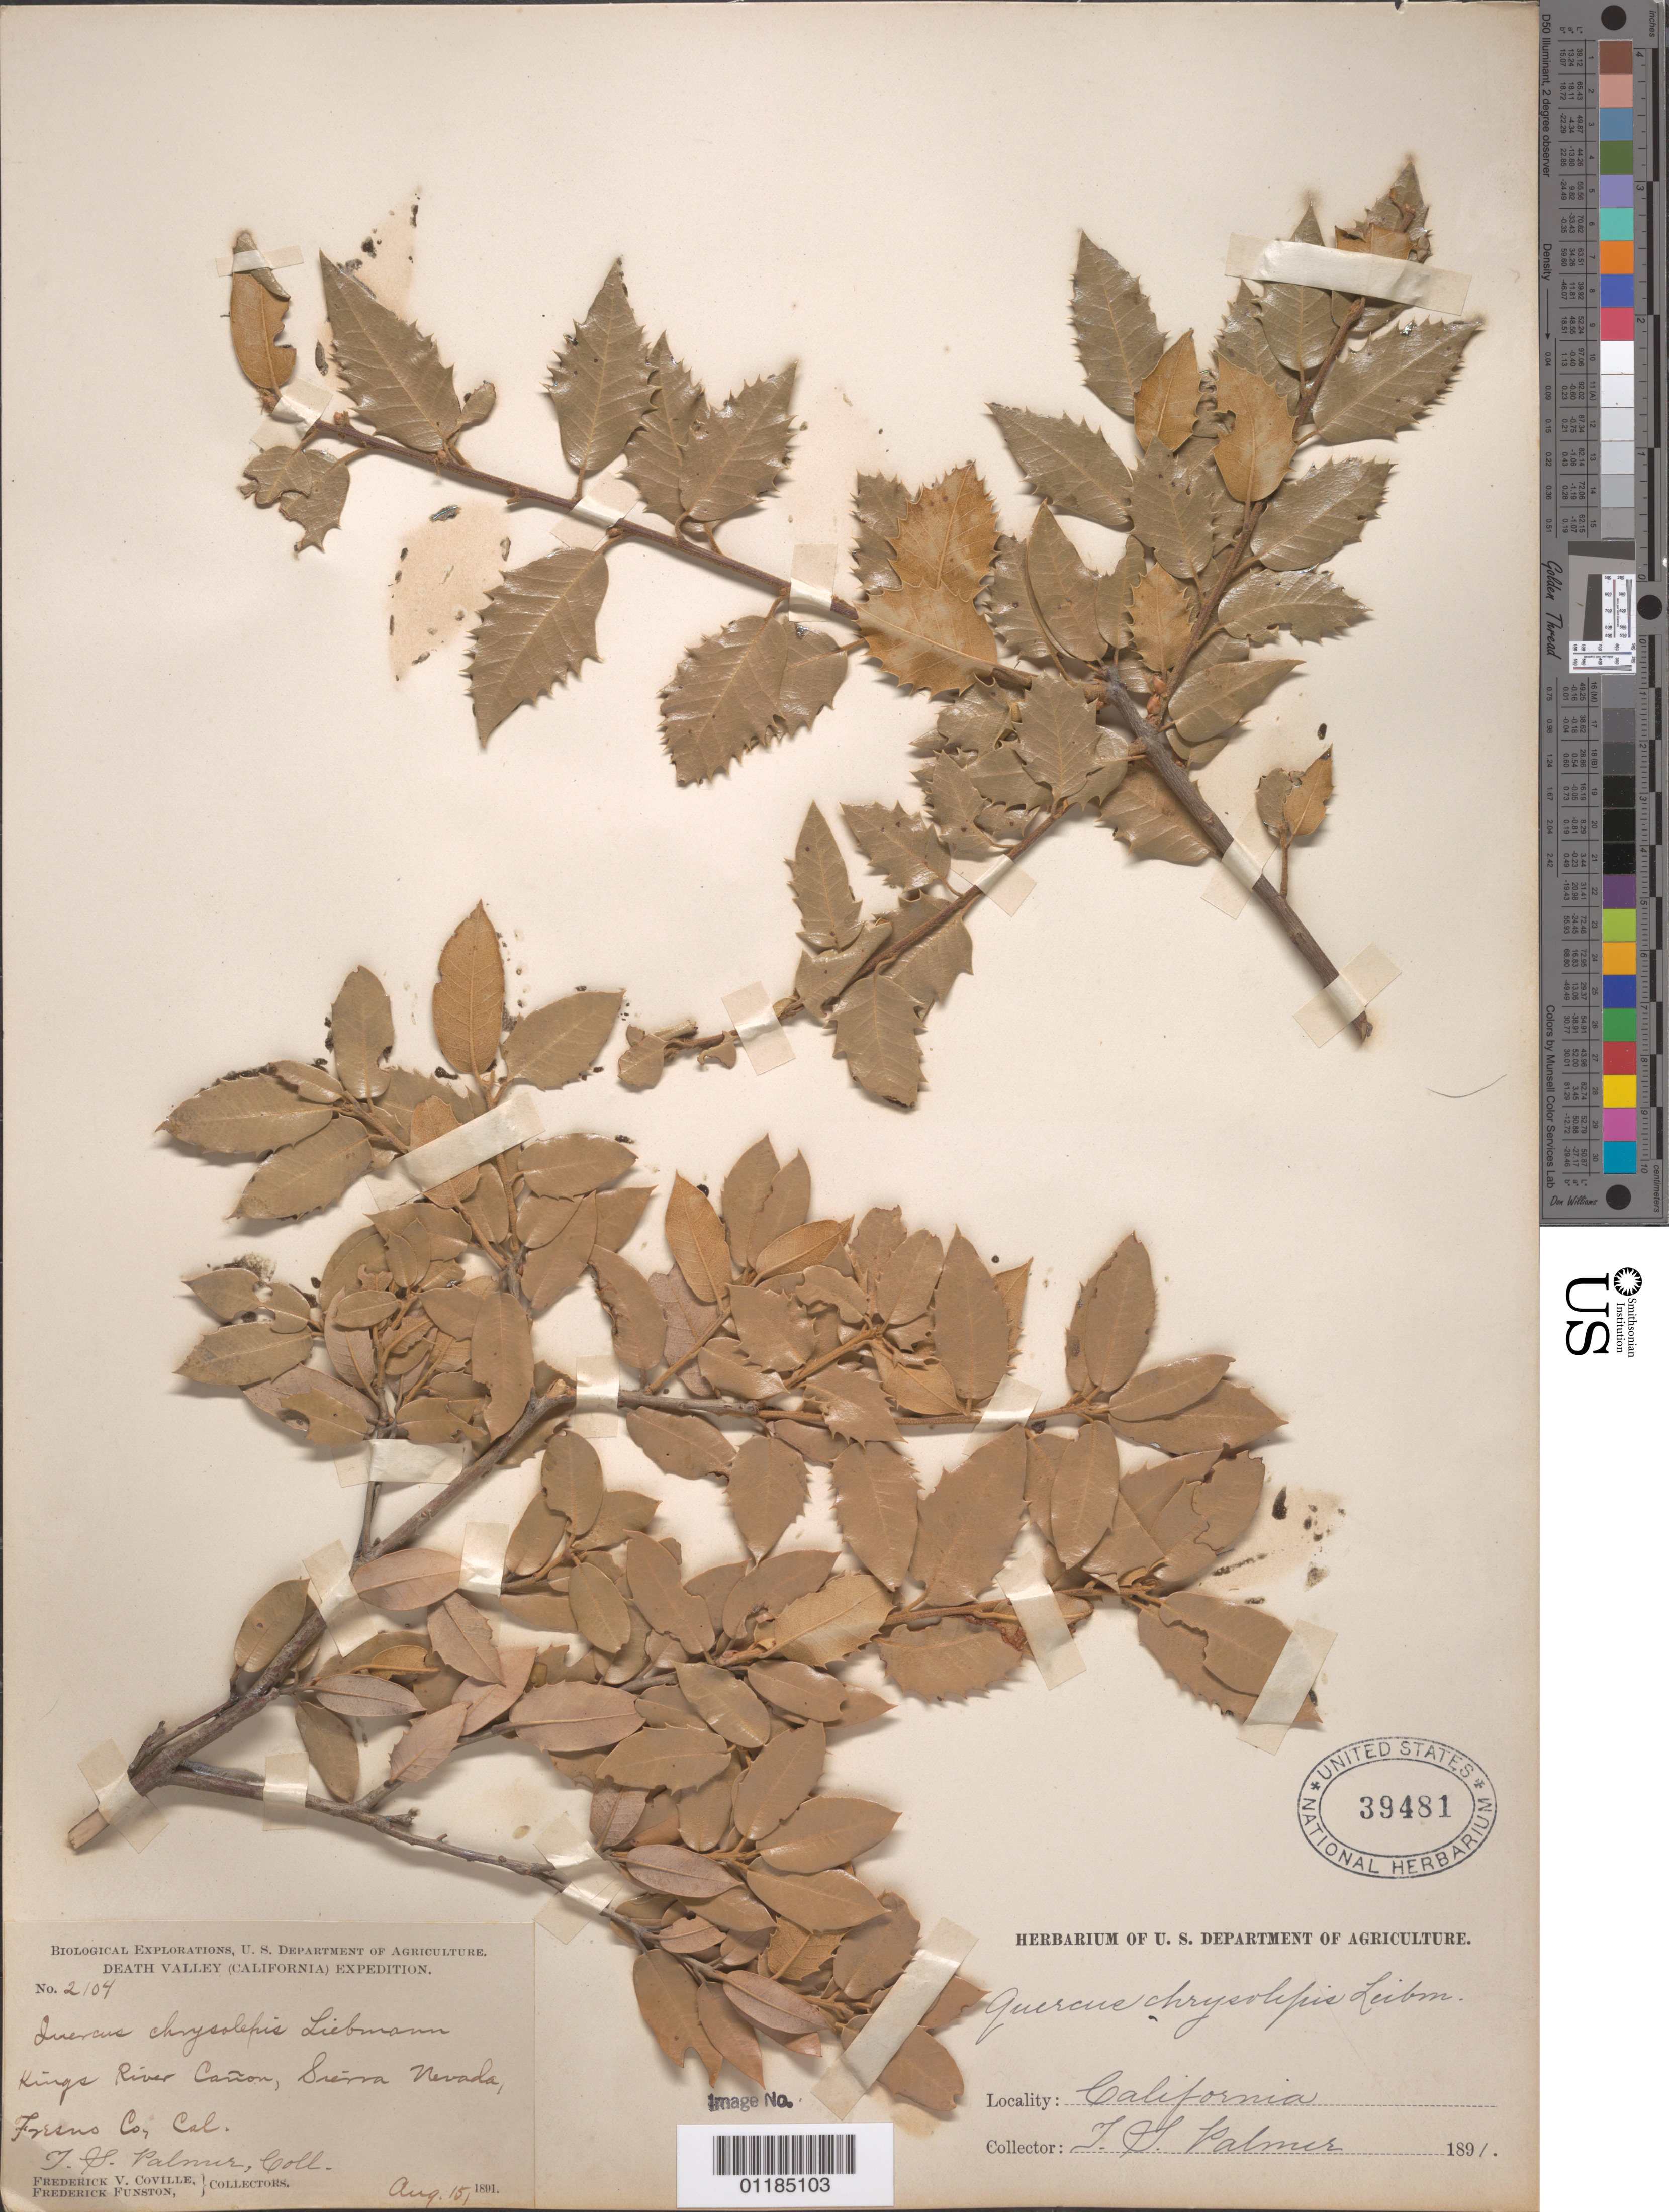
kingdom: Plantae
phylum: Tracheophyta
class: Magnoliopsida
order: Fagales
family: Fagaceae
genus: Quercus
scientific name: Quercus chrysolepis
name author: Liebm.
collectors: T. S. Palmer, F. V. Coville & F. Funston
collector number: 2104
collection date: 1891-08-15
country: United States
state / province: California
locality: Kings River Canyon, Sierra Nevada.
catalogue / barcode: US 39481